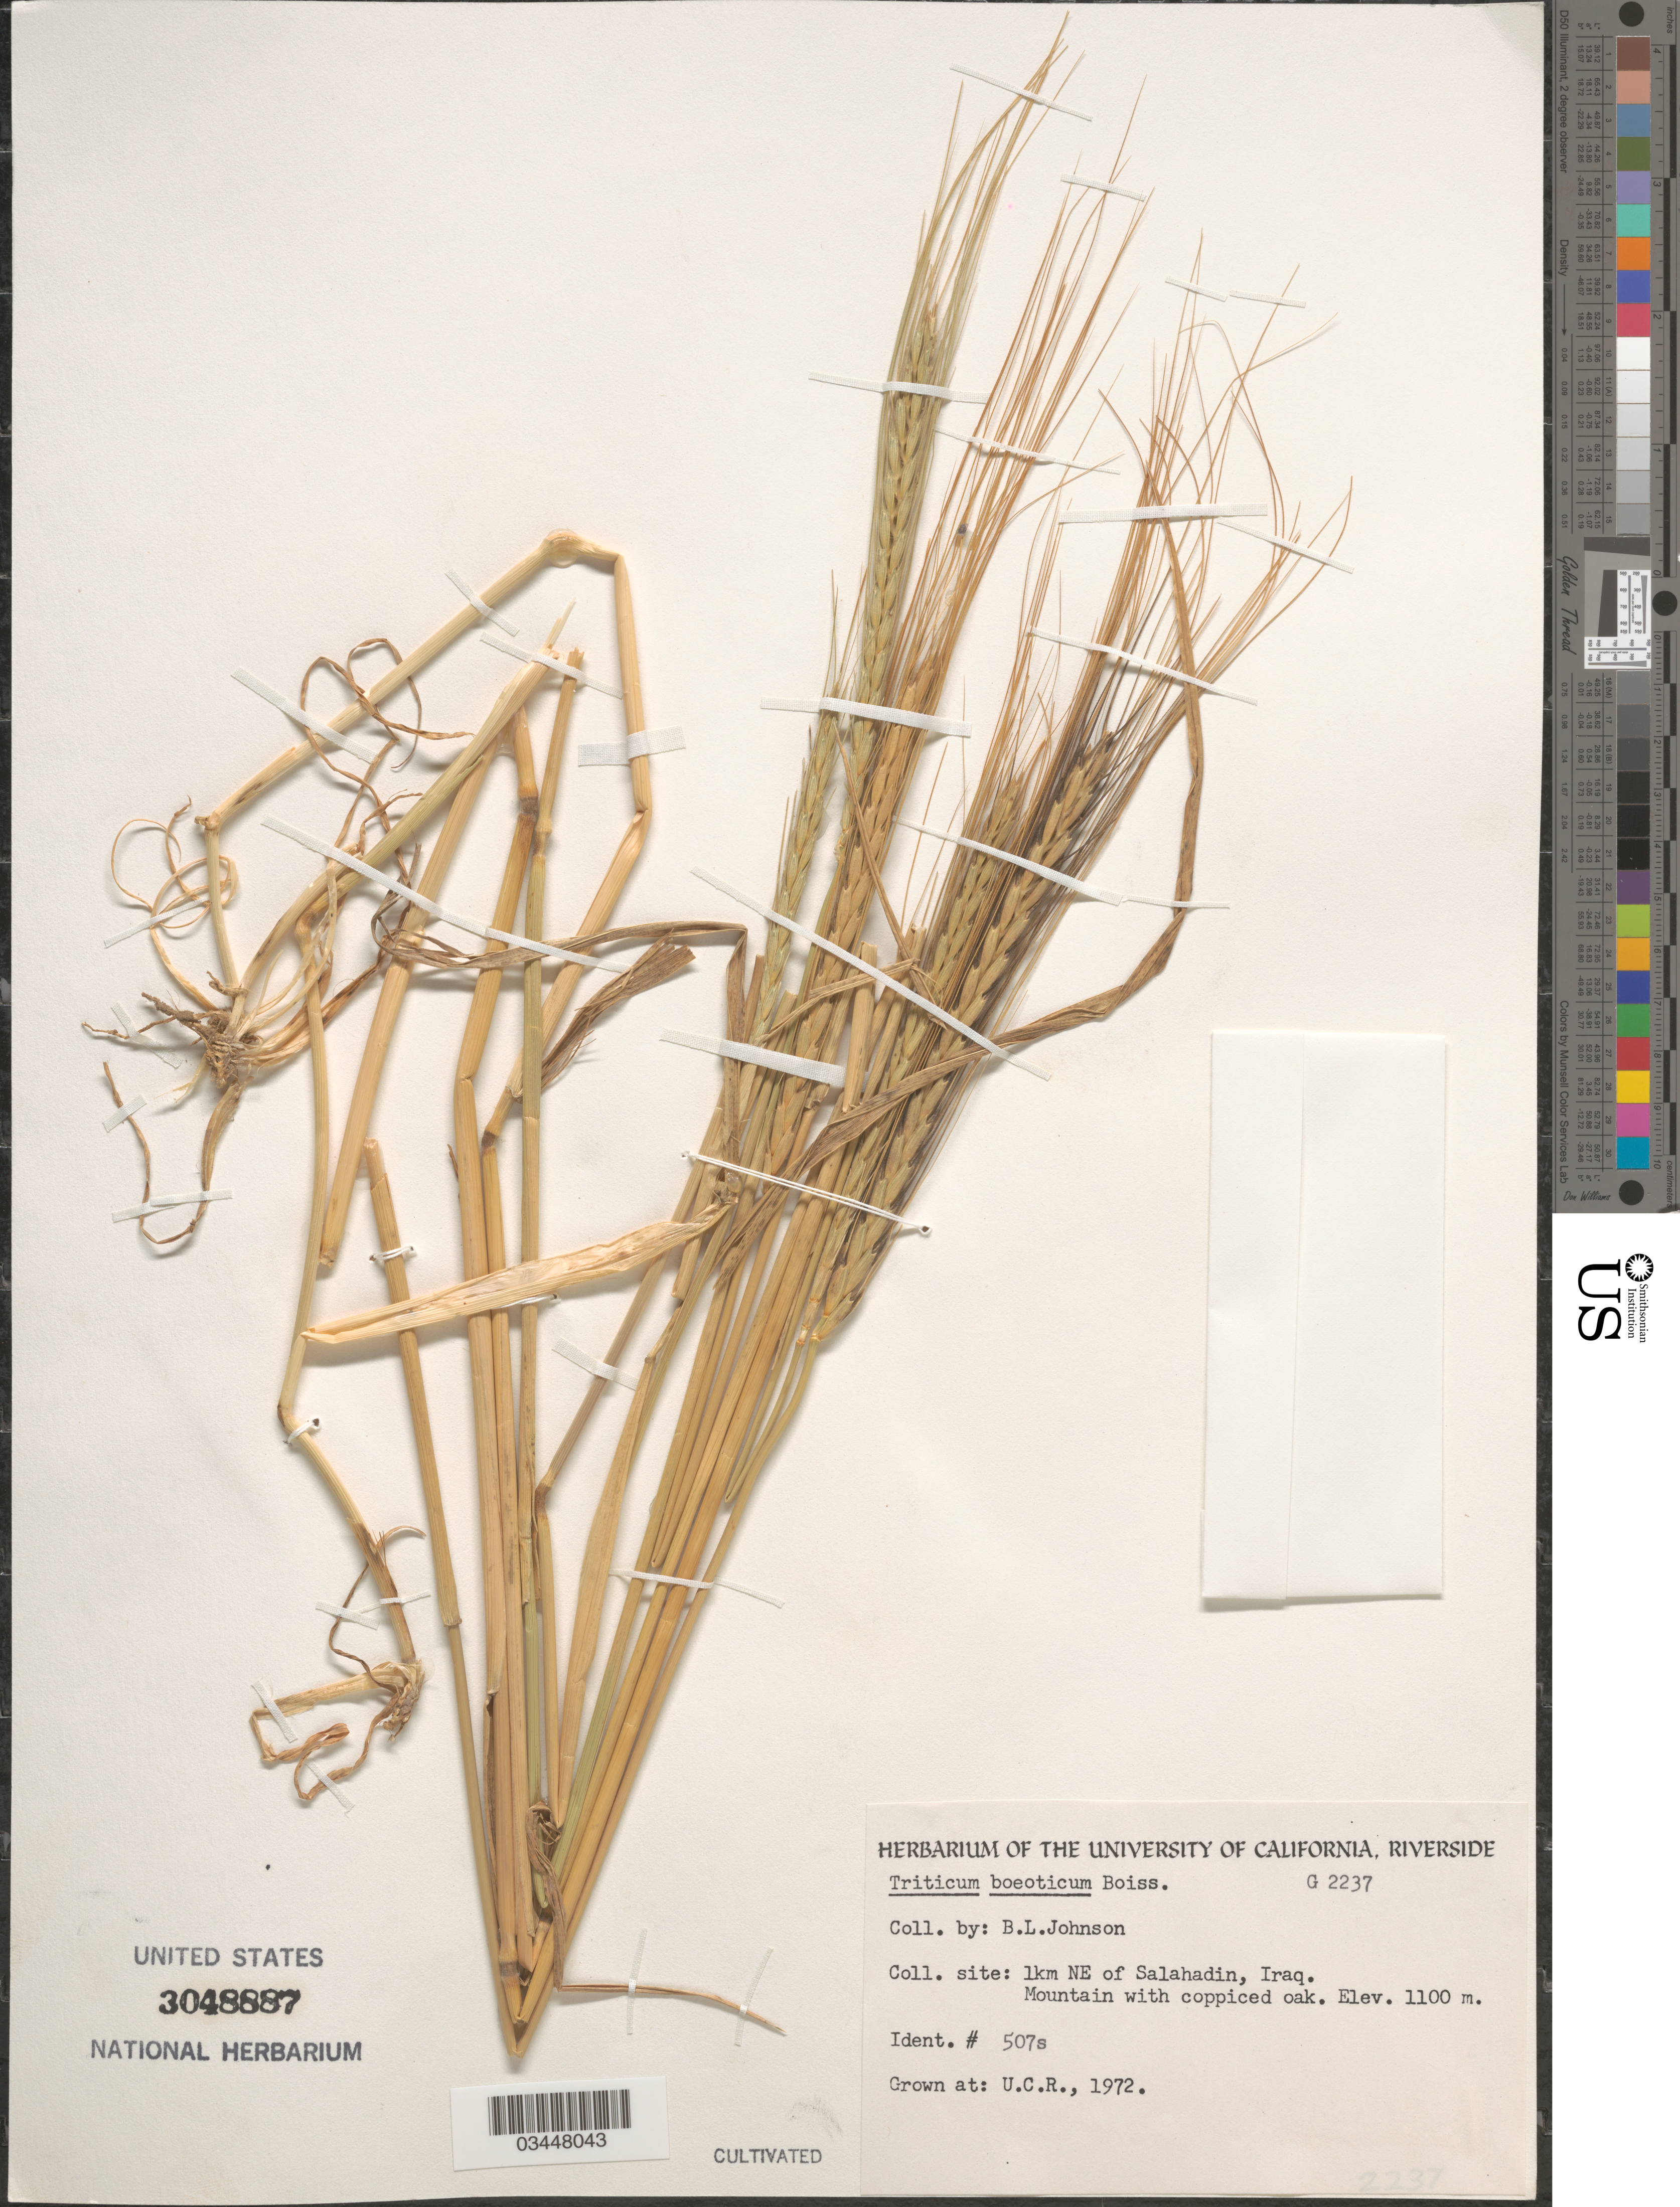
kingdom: Plantae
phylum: Tracheophyta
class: Liliopsida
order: Poales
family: Poaceae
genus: Triticum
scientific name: Triticum boeoticum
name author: Boiss.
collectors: ex herb. Univ. of California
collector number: G2237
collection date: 1972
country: United States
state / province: California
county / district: Riverside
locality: U.C.R.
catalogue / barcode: US 3048887